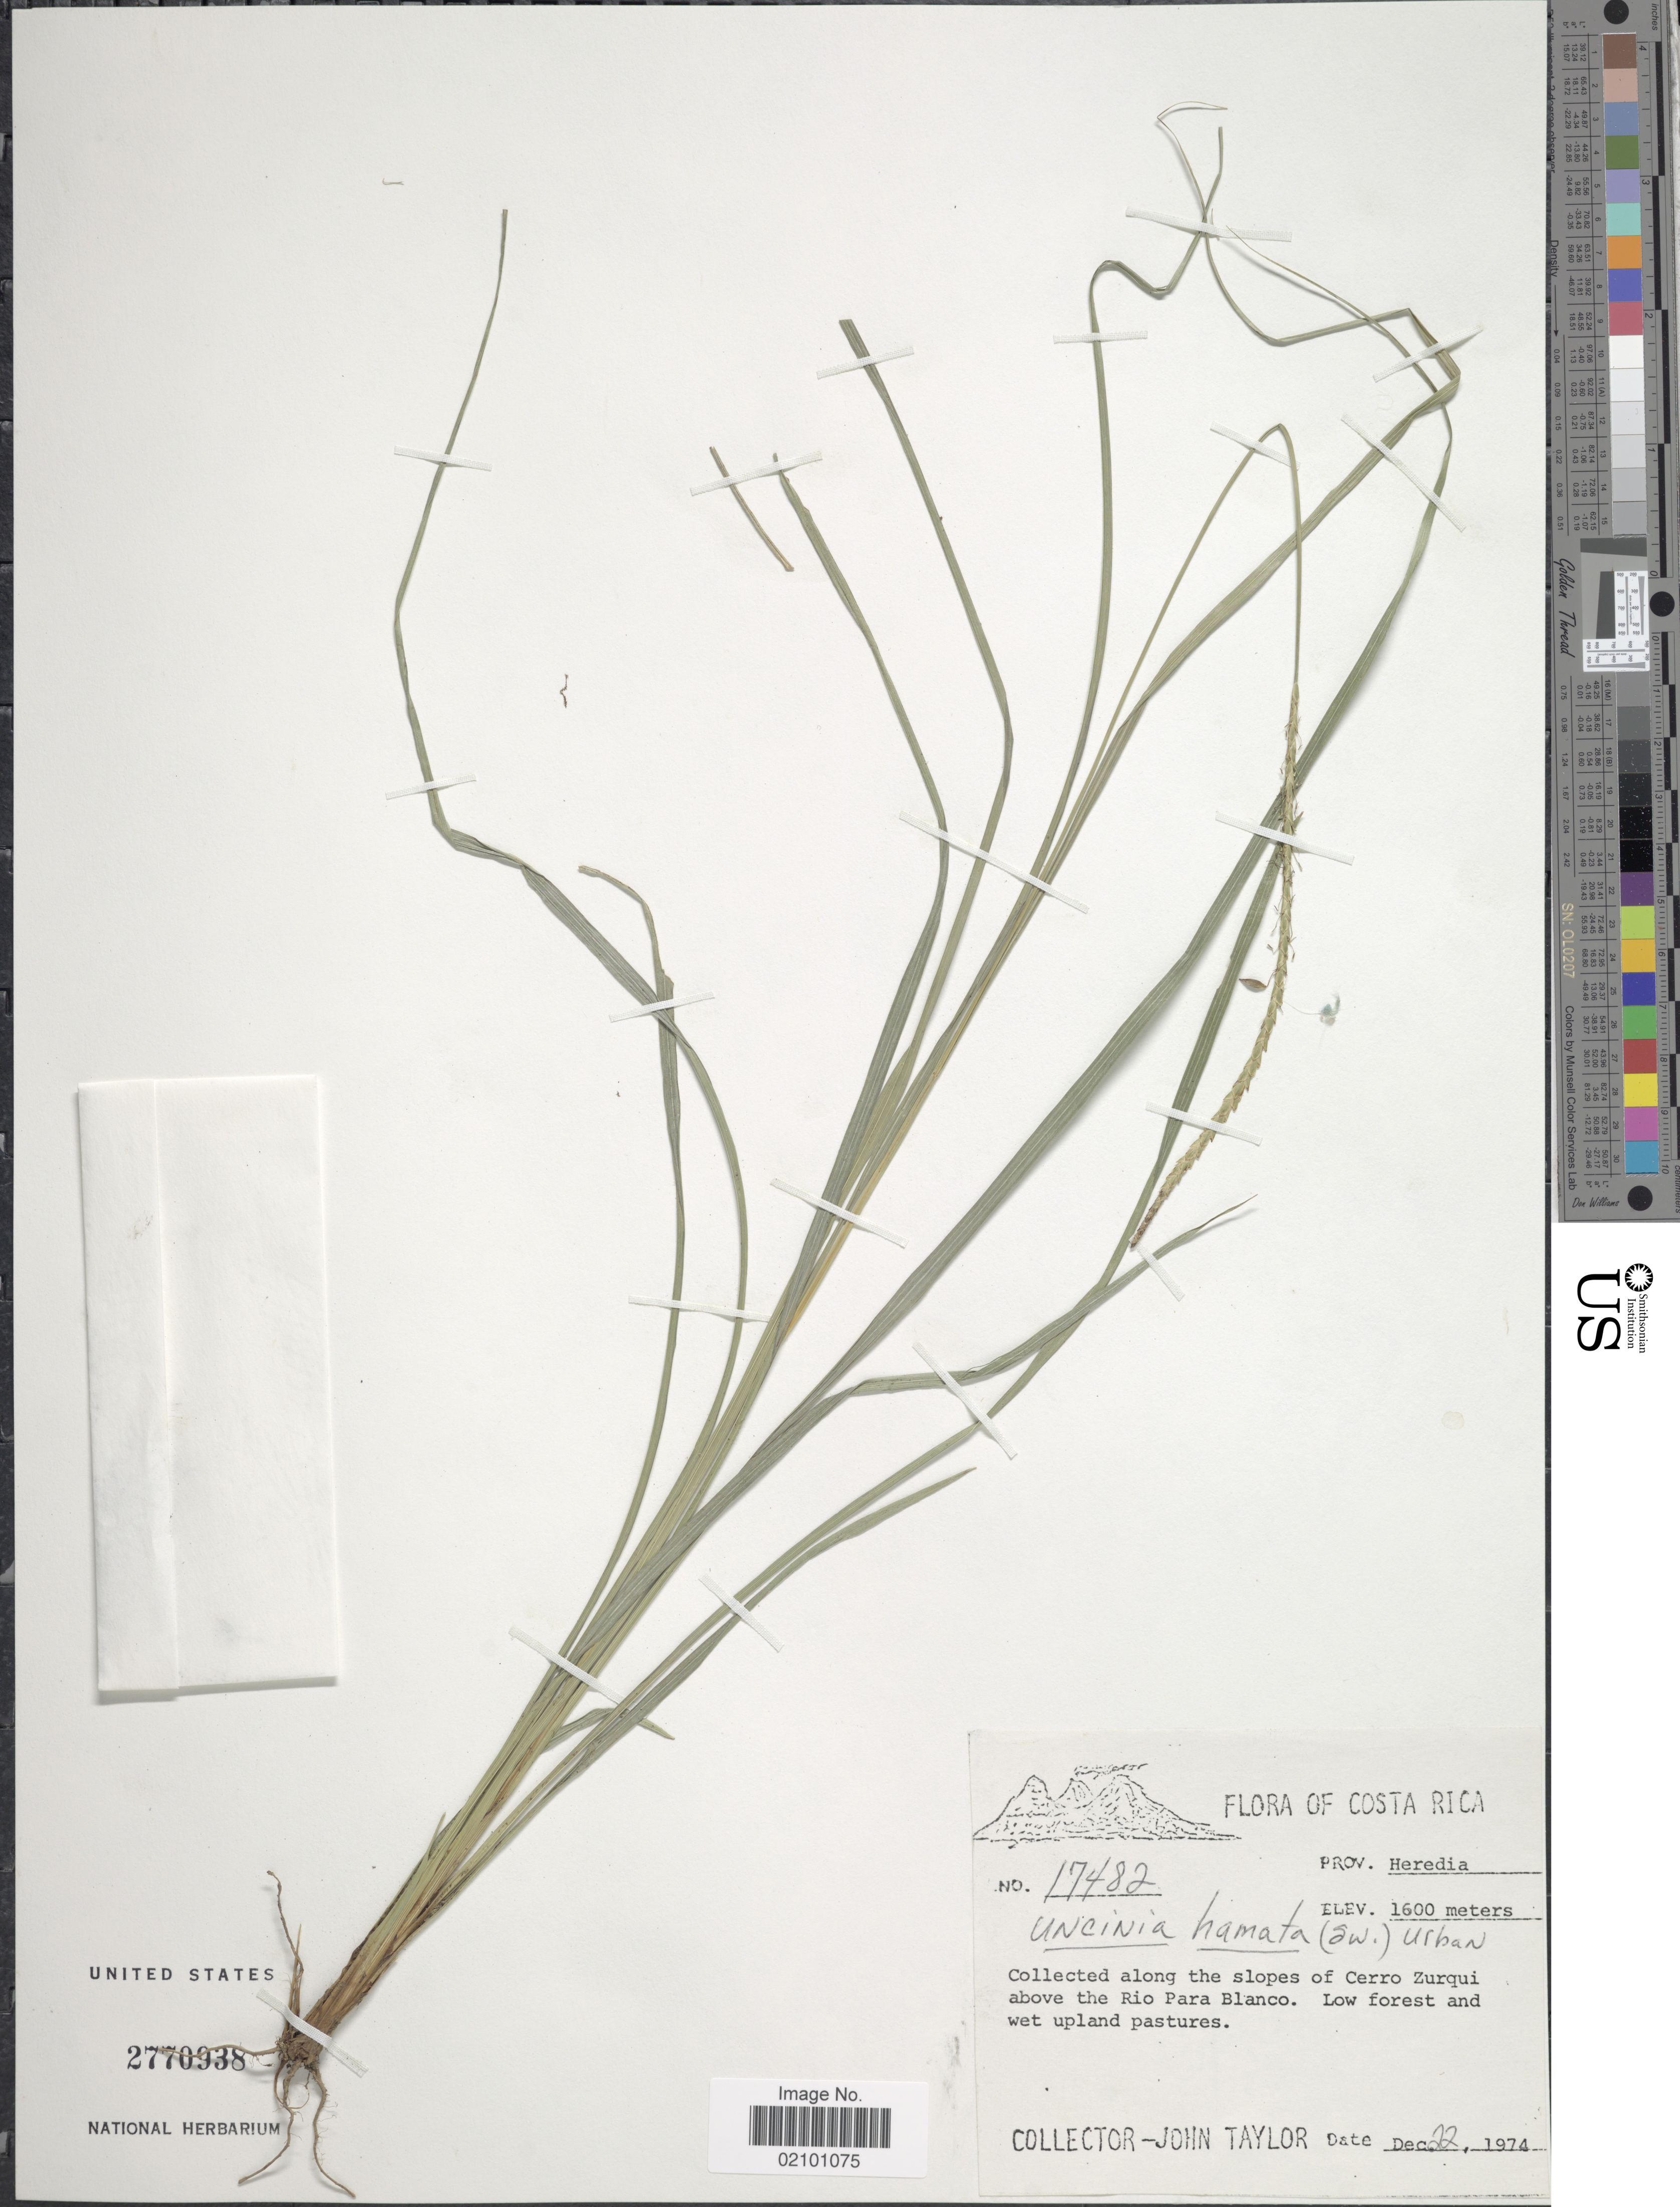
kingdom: Plantae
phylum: Tracheophyta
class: Liliopsida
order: Poales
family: Cyperaceae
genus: Carex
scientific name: Carex hamata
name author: Sw.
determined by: Strong, M. T., (US), Smithsonian Institution - National Museum of Natural History (UNITED STATES)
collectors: J. Taylor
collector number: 17482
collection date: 1974-12-22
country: Costa Rica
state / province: Heredia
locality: Along the slopes of Cerro Zurqui above the Rio Para Blanco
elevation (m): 1600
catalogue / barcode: US 2770938